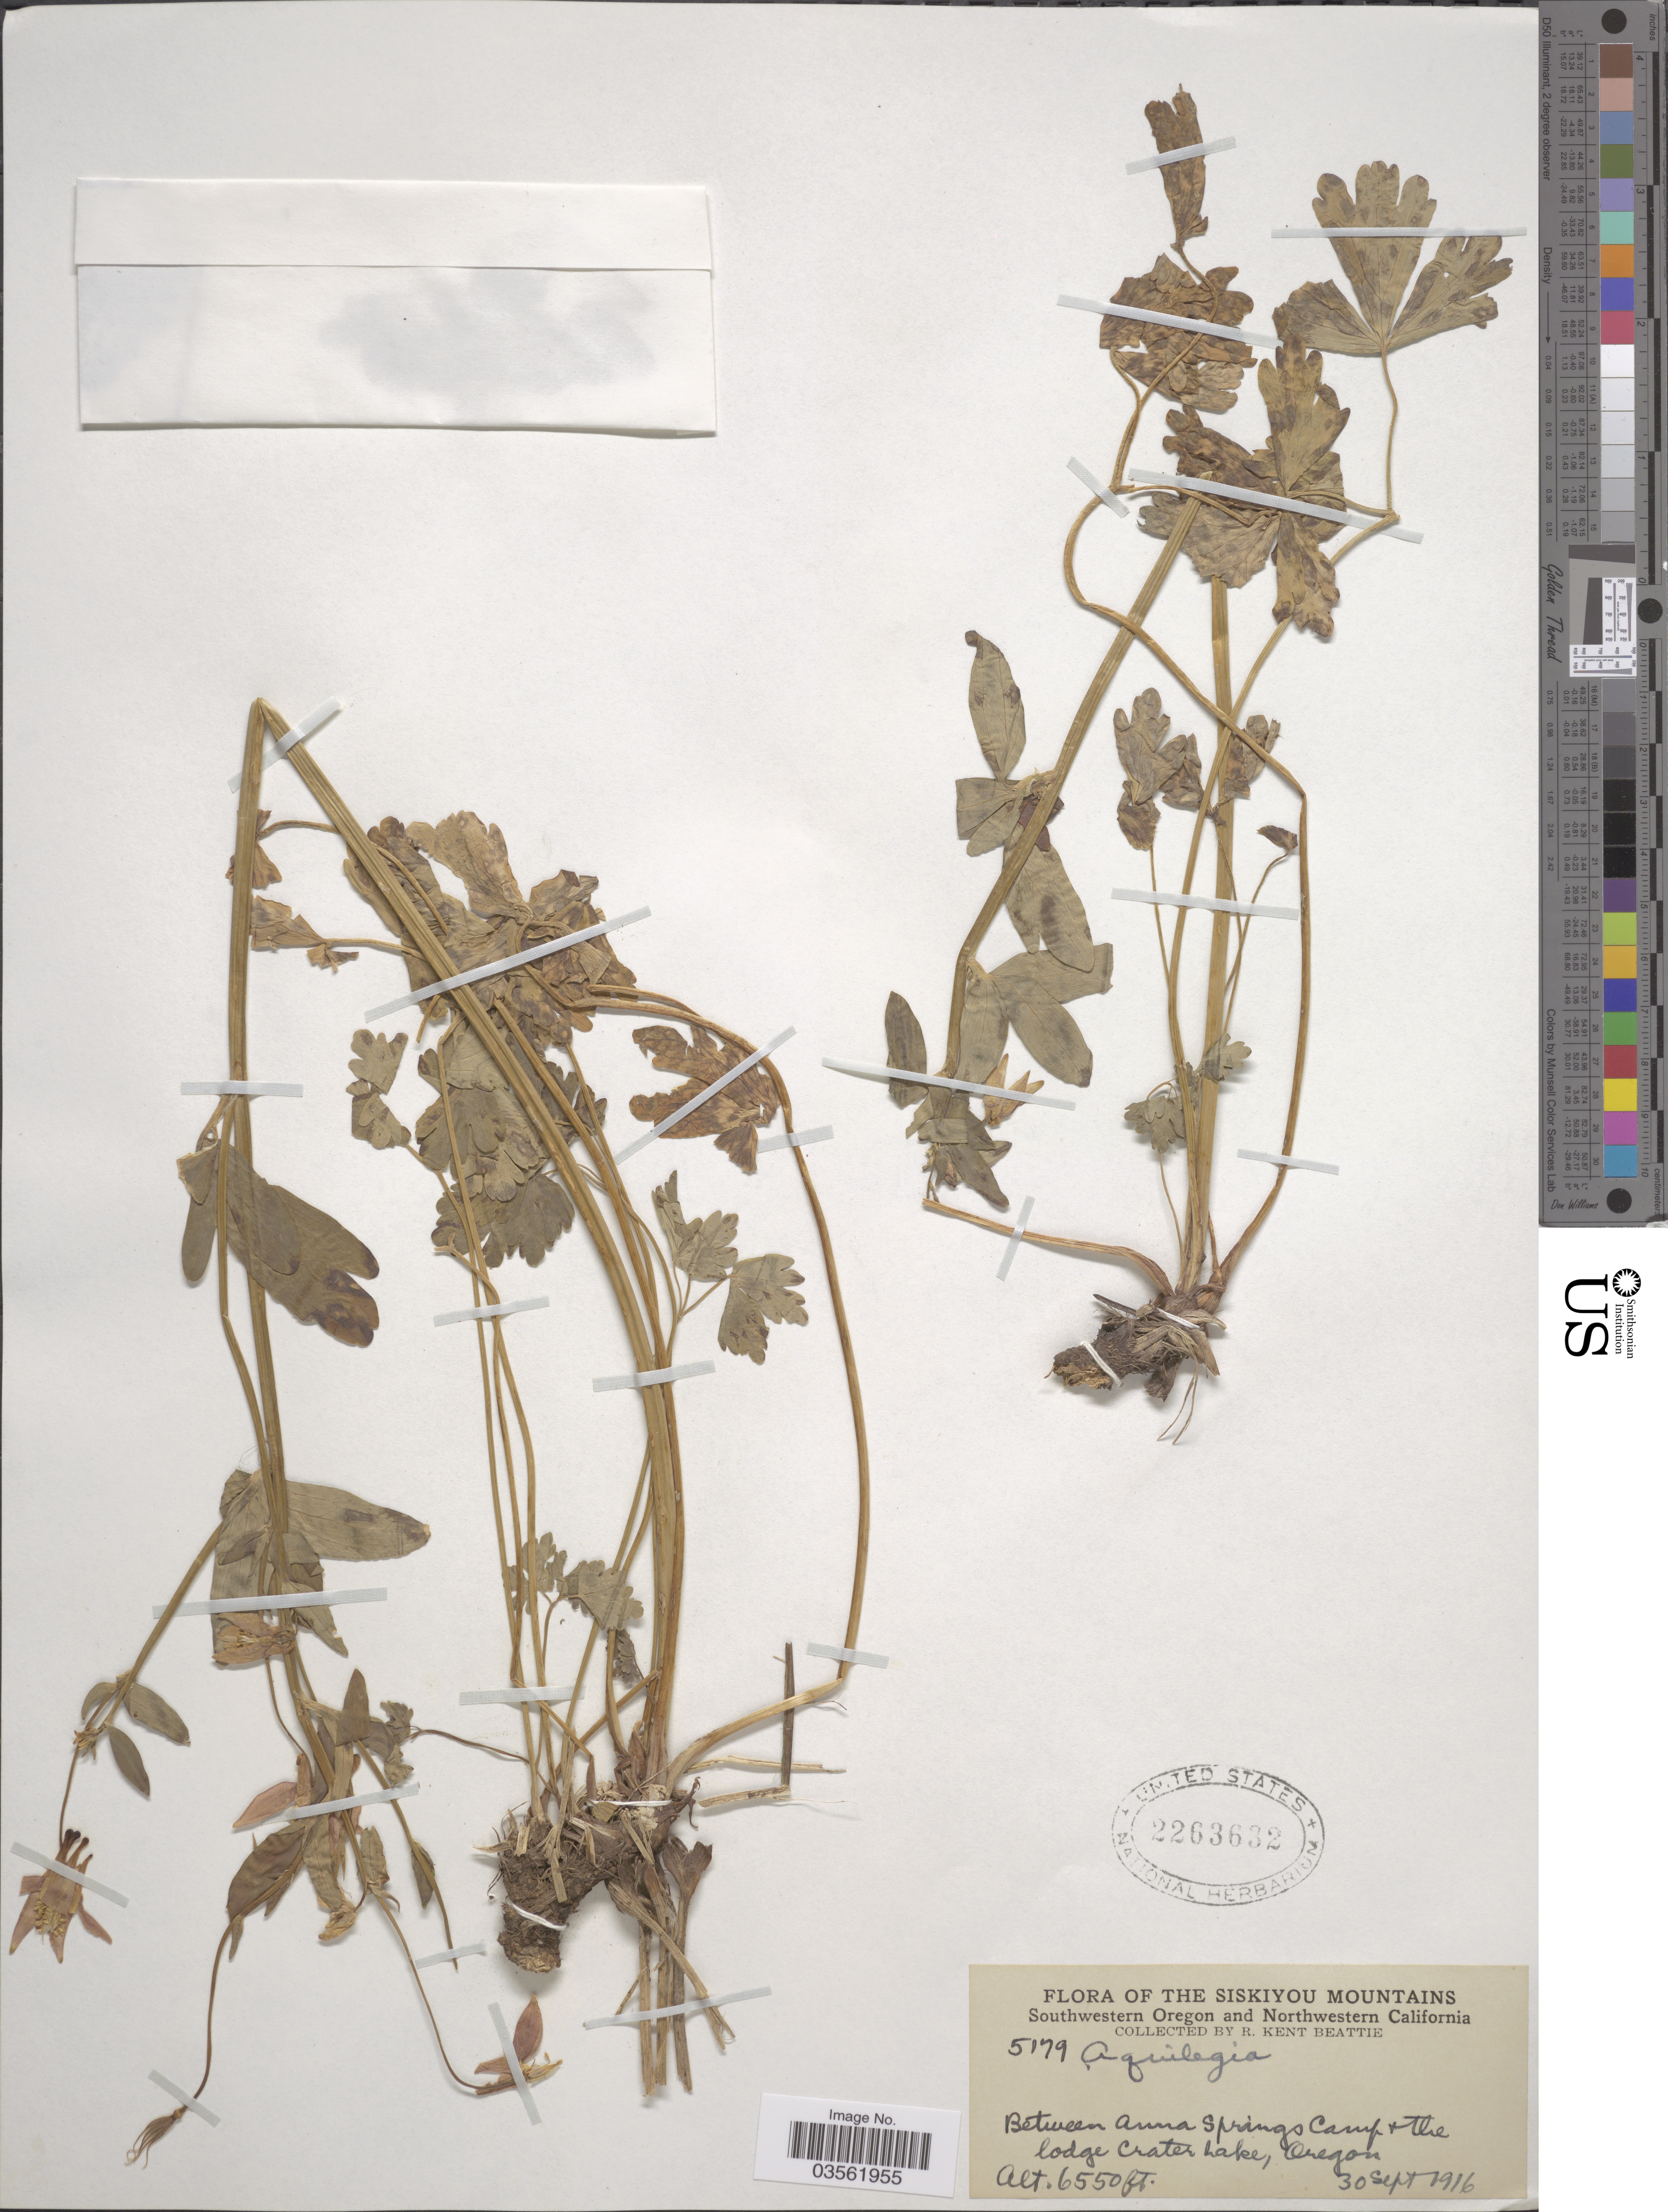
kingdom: Plantae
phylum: Tracheophyta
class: Magnoliopsida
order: Ranunculales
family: Ranunculaceae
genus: Aquilegia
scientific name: Aquilegia sp.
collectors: R. K. Beattie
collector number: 5179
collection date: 1916-09-30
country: United States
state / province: Oregon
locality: The Siskiyou Mountains. Southwestern Oregon. Between Anna Springs Camp + The lodge Crater Lake.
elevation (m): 1996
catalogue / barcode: US 2263632